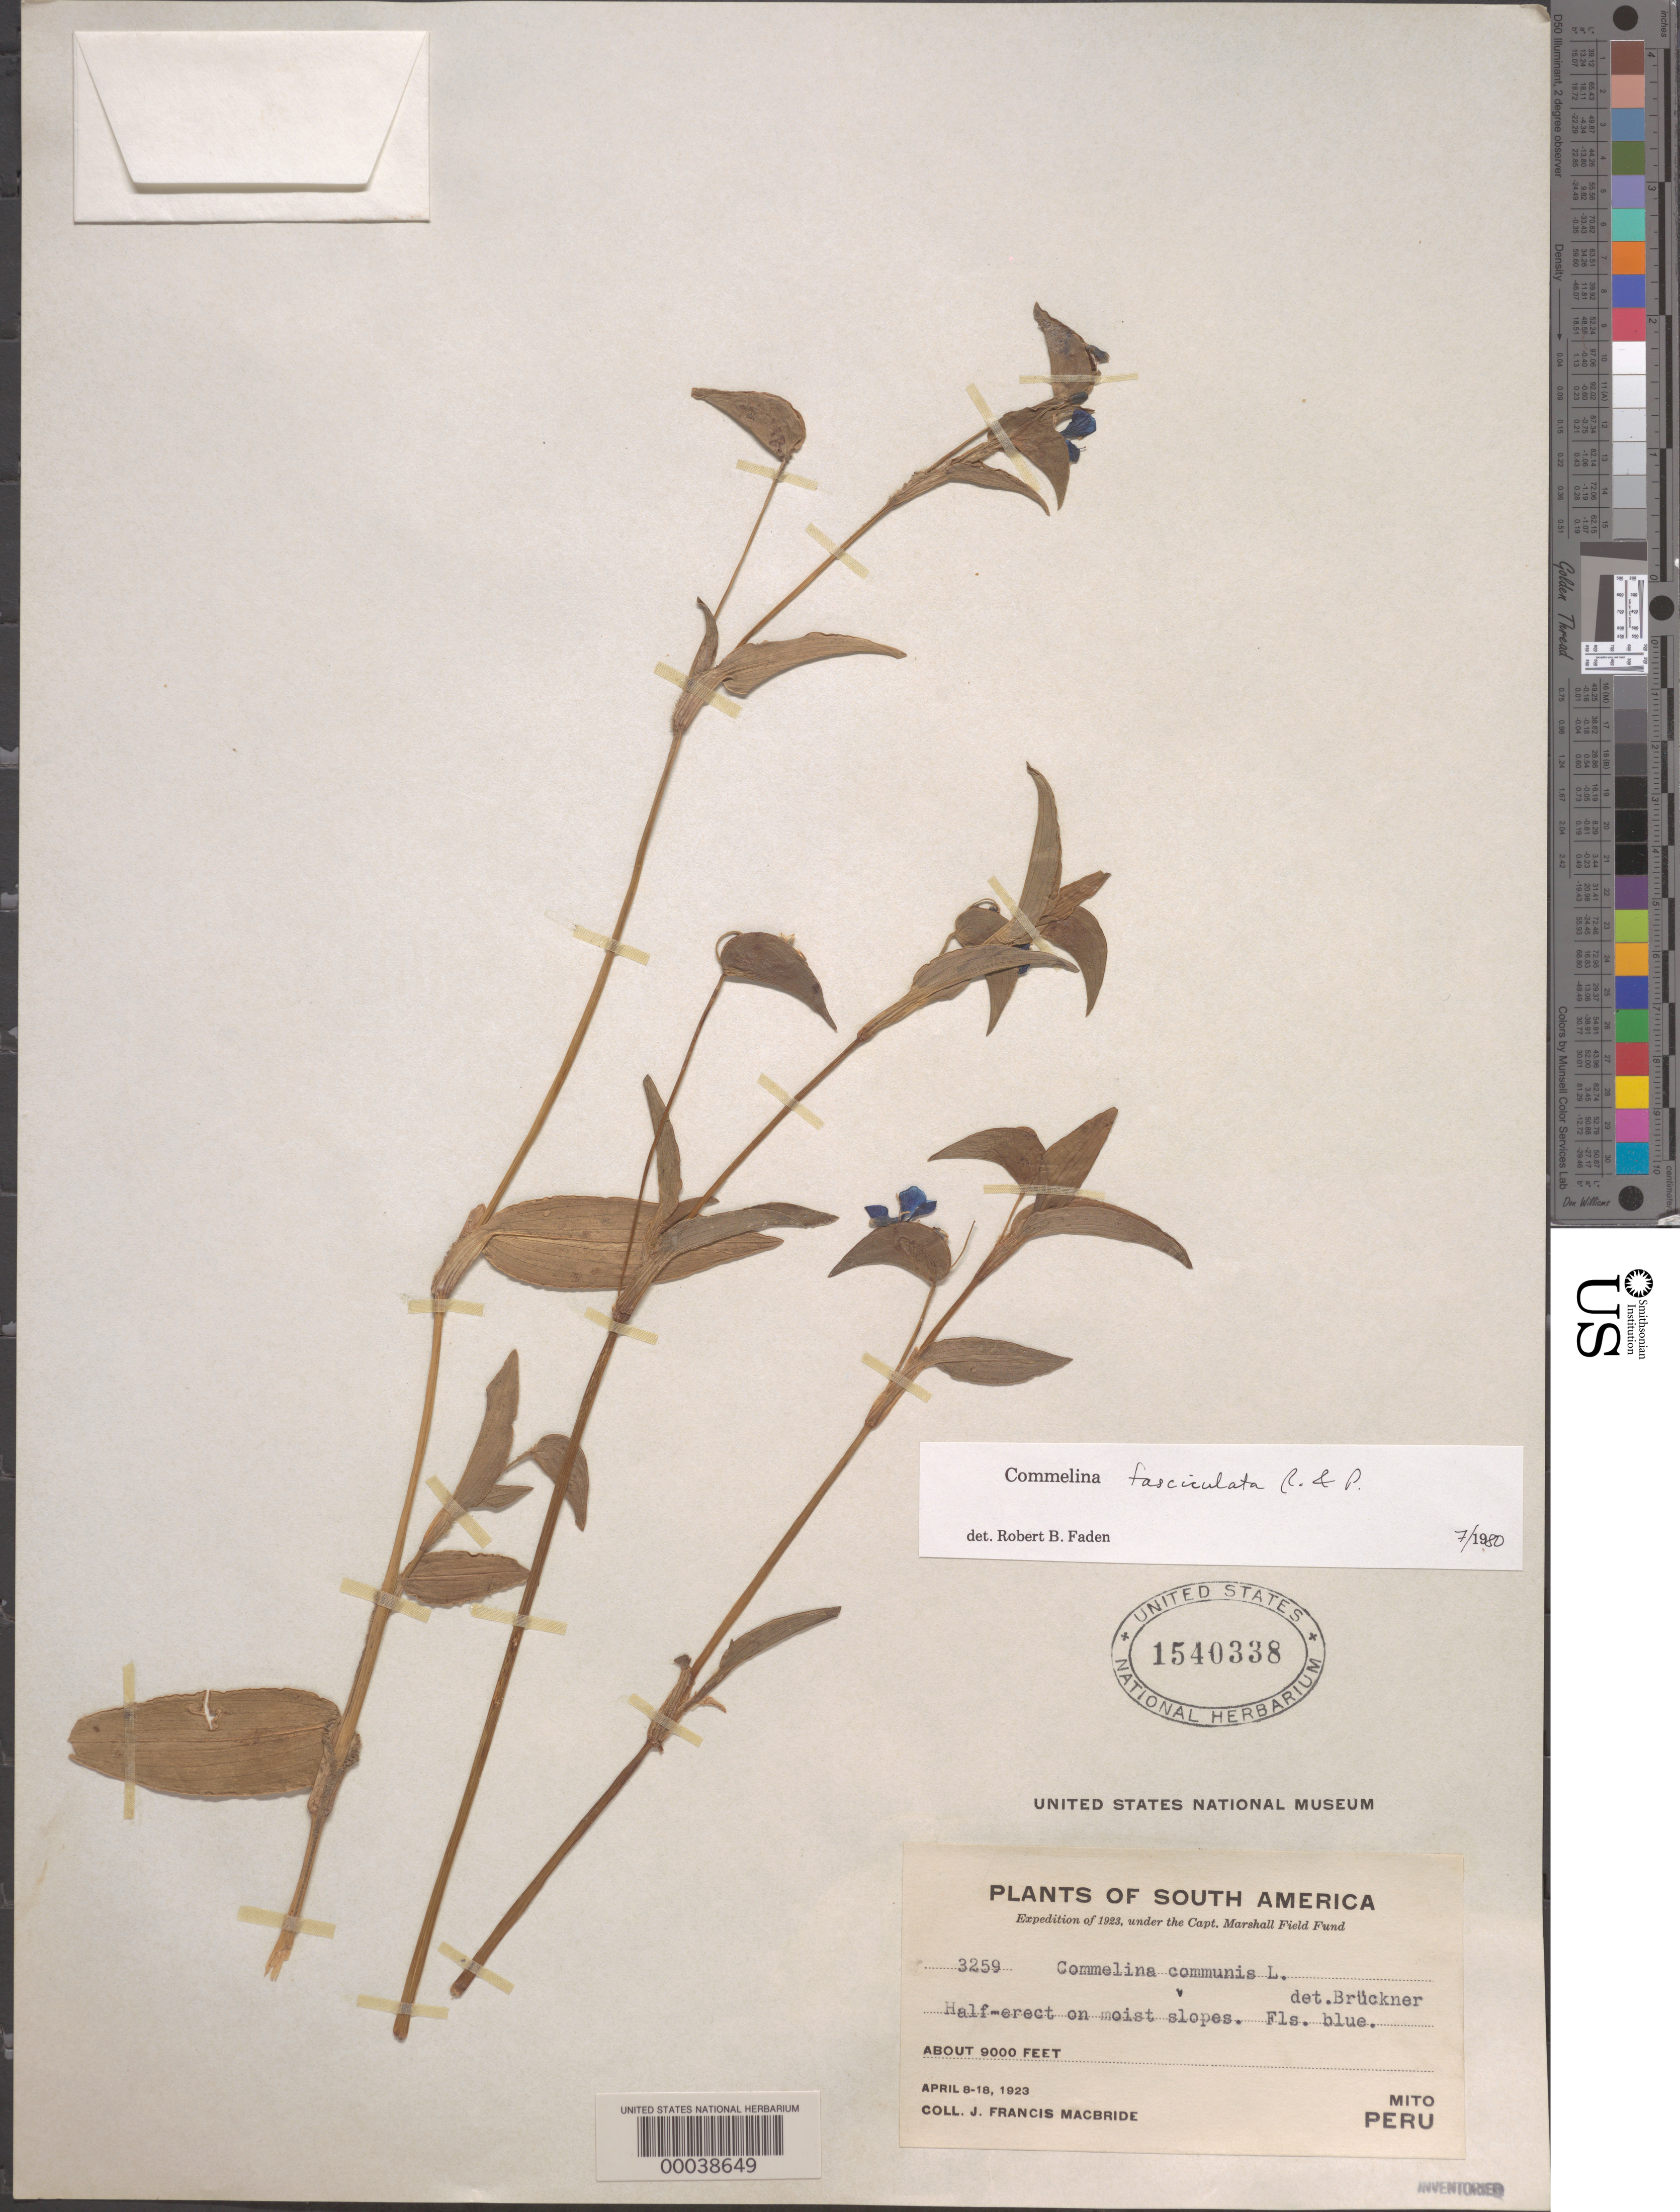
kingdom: Plantae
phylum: Tracheophyta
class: Liliopsida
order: Commelinales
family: Commelinaceae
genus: Commelina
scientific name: Commelina fasciculata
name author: Ruiz & Pav.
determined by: Faden, Robert B., (US), Smithsonian Institution - National Museum of Natural History (UNITED STATES)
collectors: J. F. Macbride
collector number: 3259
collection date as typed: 08 Apr 1923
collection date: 1923-04-08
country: Peru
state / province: Huánuco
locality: Mito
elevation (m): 2745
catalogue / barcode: US 1540338